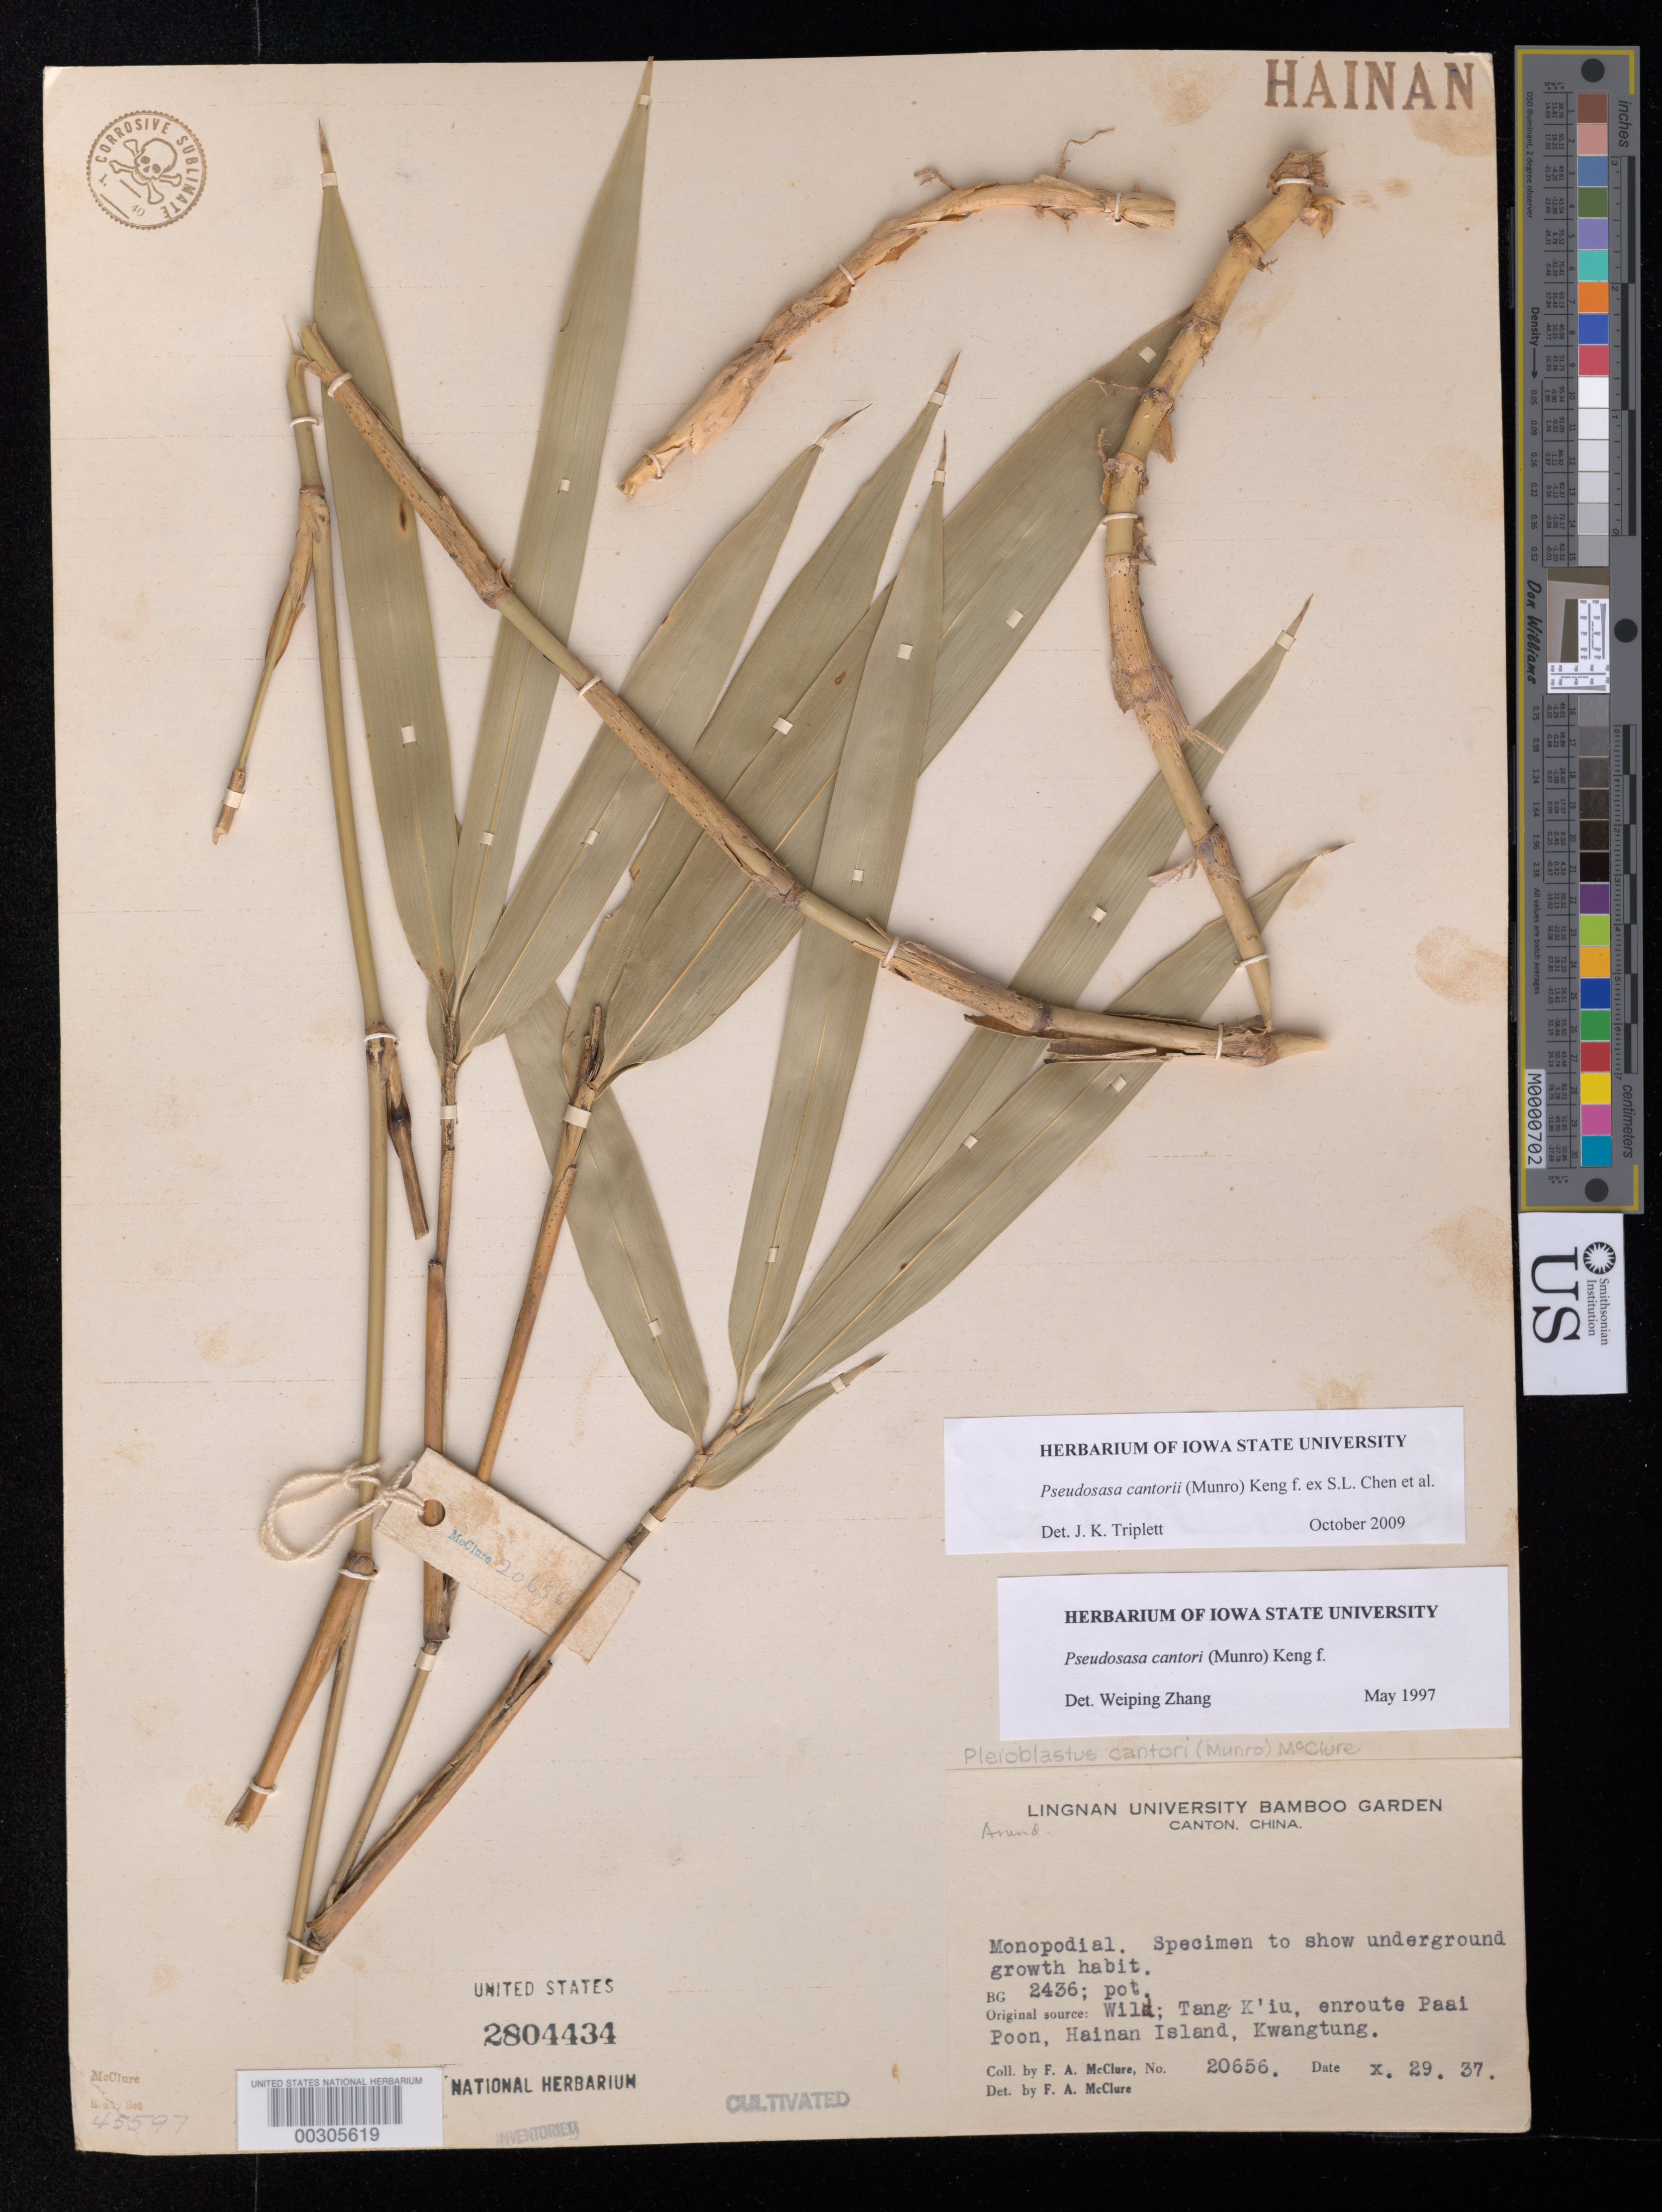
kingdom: Plantae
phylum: Tracheophyta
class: Liliopsida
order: Poales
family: Poaceae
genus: Pseudosasa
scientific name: Pseudosasa cantorii (Munro) Keng f. ex S.L. Chen et al.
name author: (Munro) Keng f. ex S.L. Chen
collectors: F. A. McClure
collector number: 20656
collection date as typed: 29 Oct 1937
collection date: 1937-10-29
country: China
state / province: Guangdong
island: Honam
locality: Lingnan univ. bg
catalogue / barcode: US 2804434